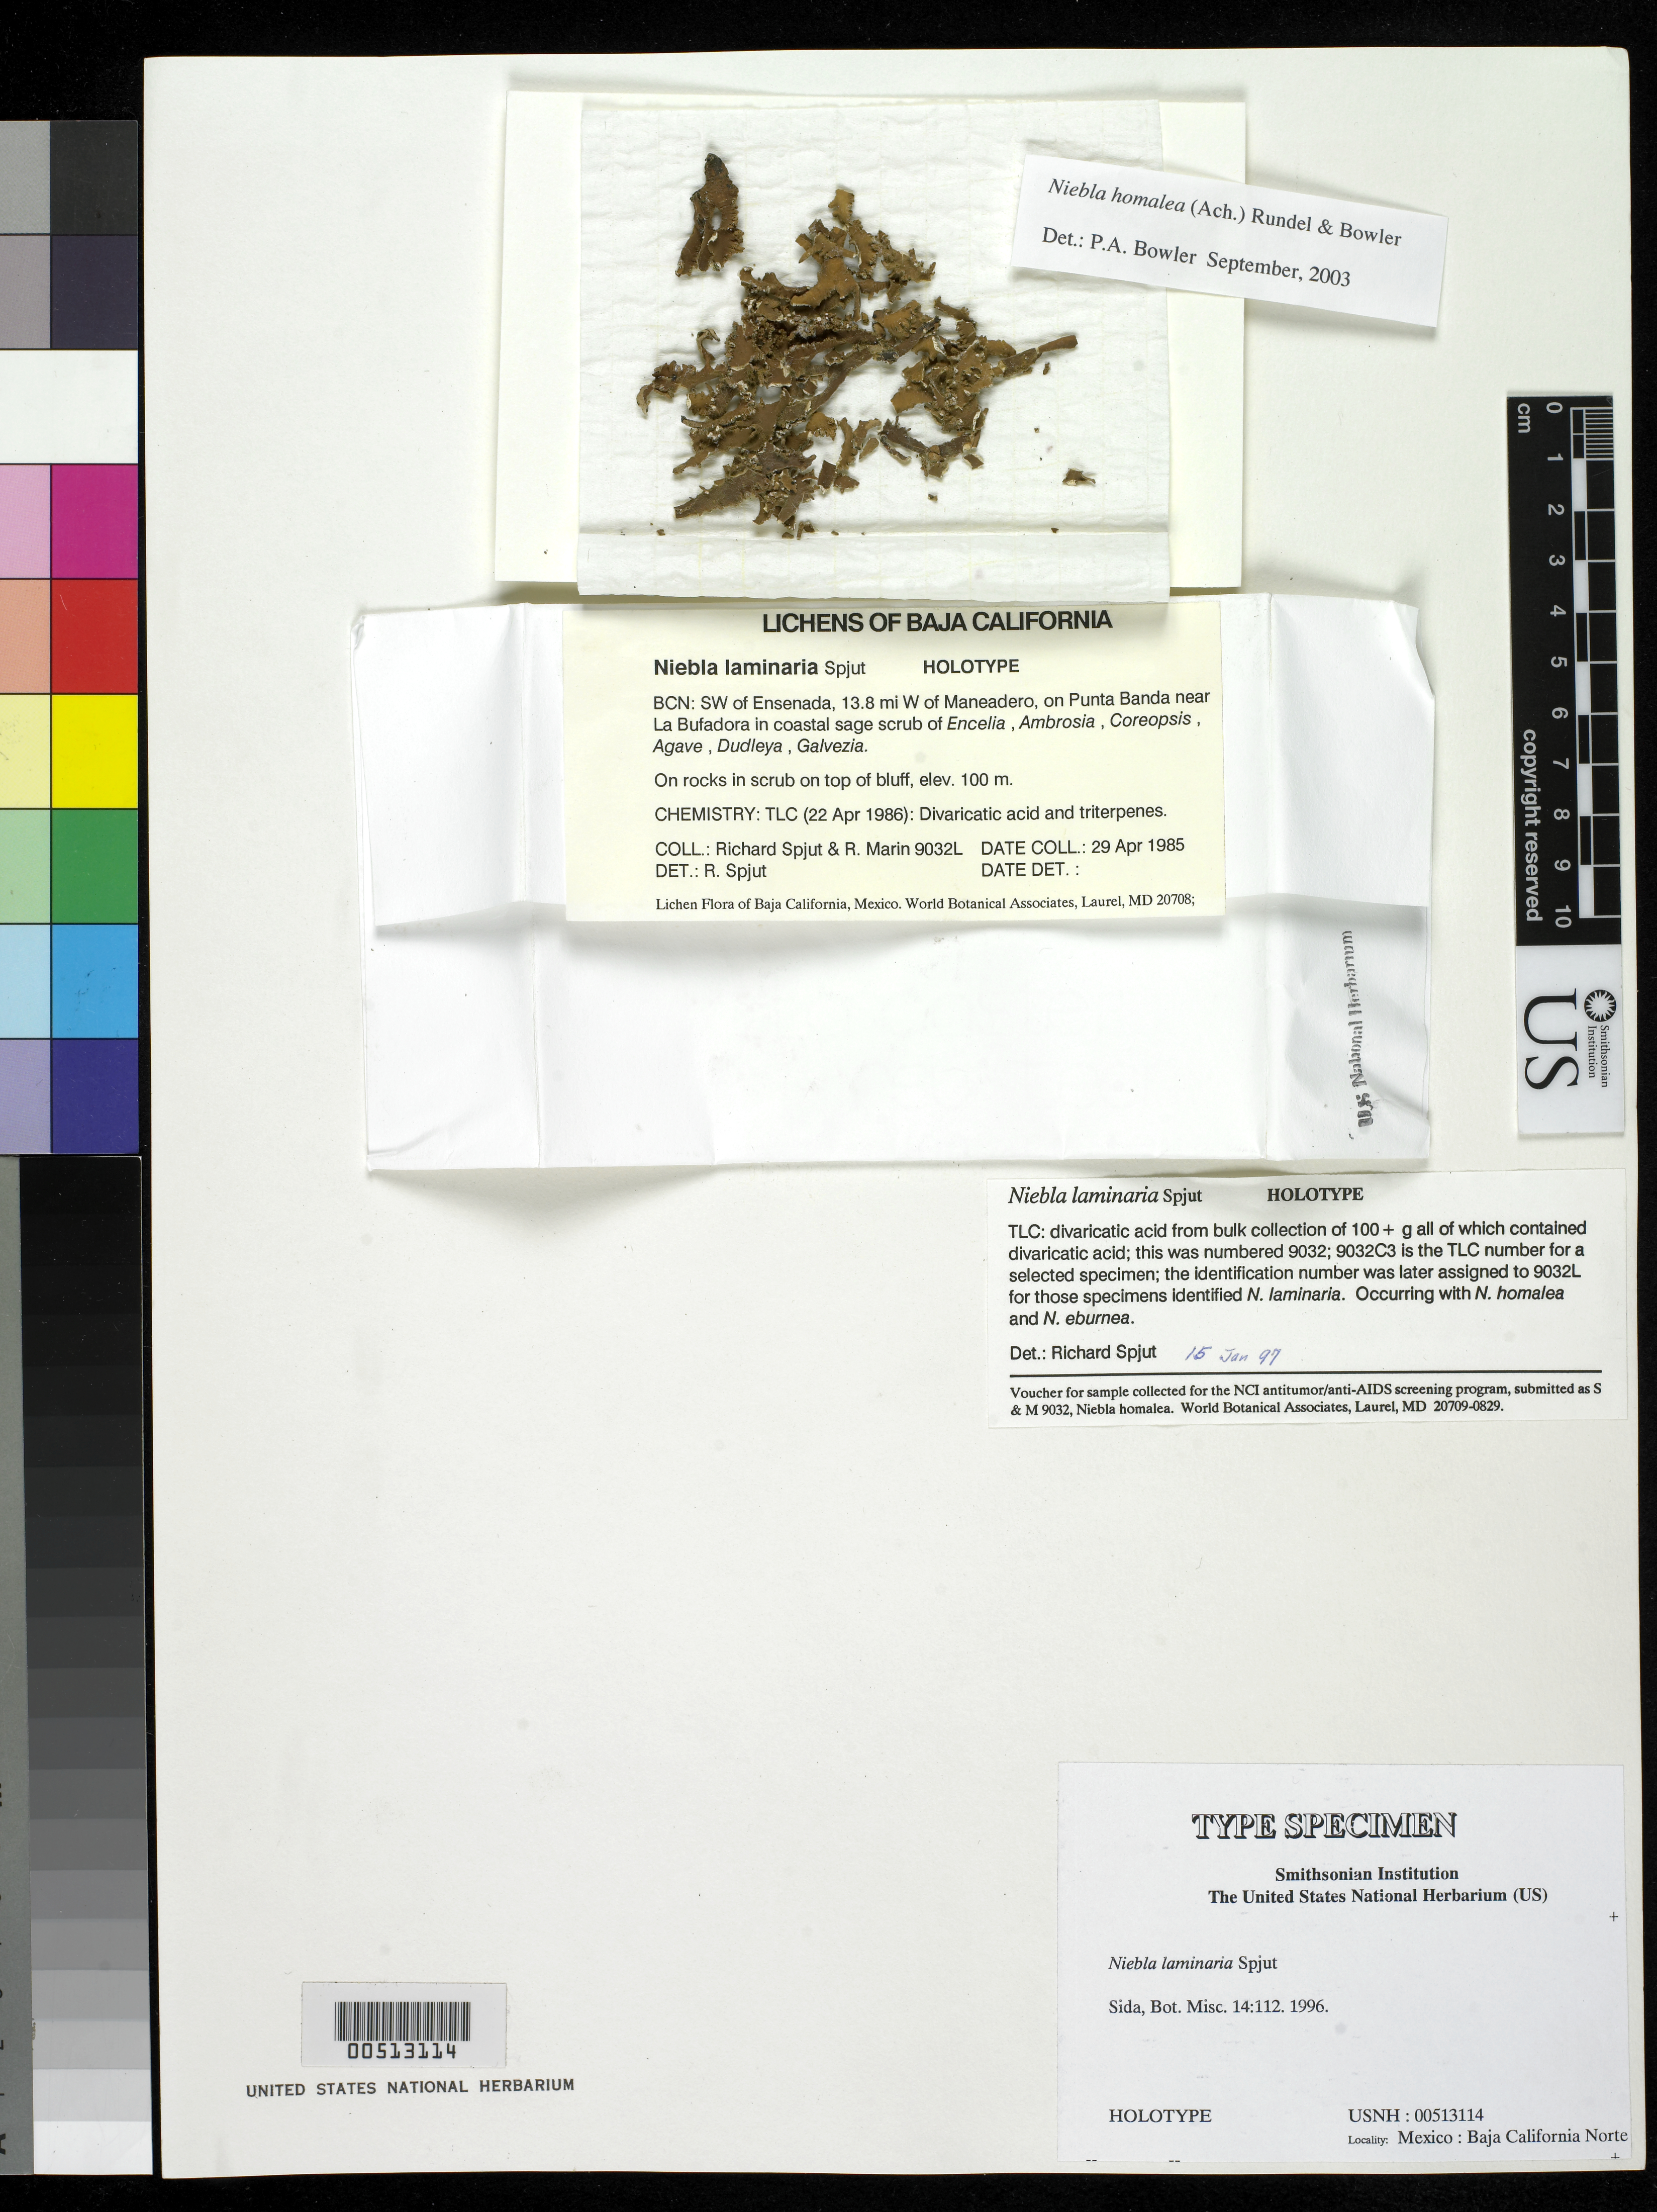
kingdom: Fungi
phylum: Ascomycota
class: Lecanoromycetes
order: Lecanorales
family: Ramalinaceae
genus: Niebla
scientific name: Niebla laminaria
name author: Spjut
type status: Holotype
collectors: R. Spjut & R. Williams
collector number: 9032l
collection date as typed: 29 Apr 1985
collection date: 1985-04-29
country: Mexico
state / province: Baja California Norte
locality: SW of Ensenada, 13.8 mi W of Maneadero, on Punto Banda near La Bufadora.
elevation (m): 100